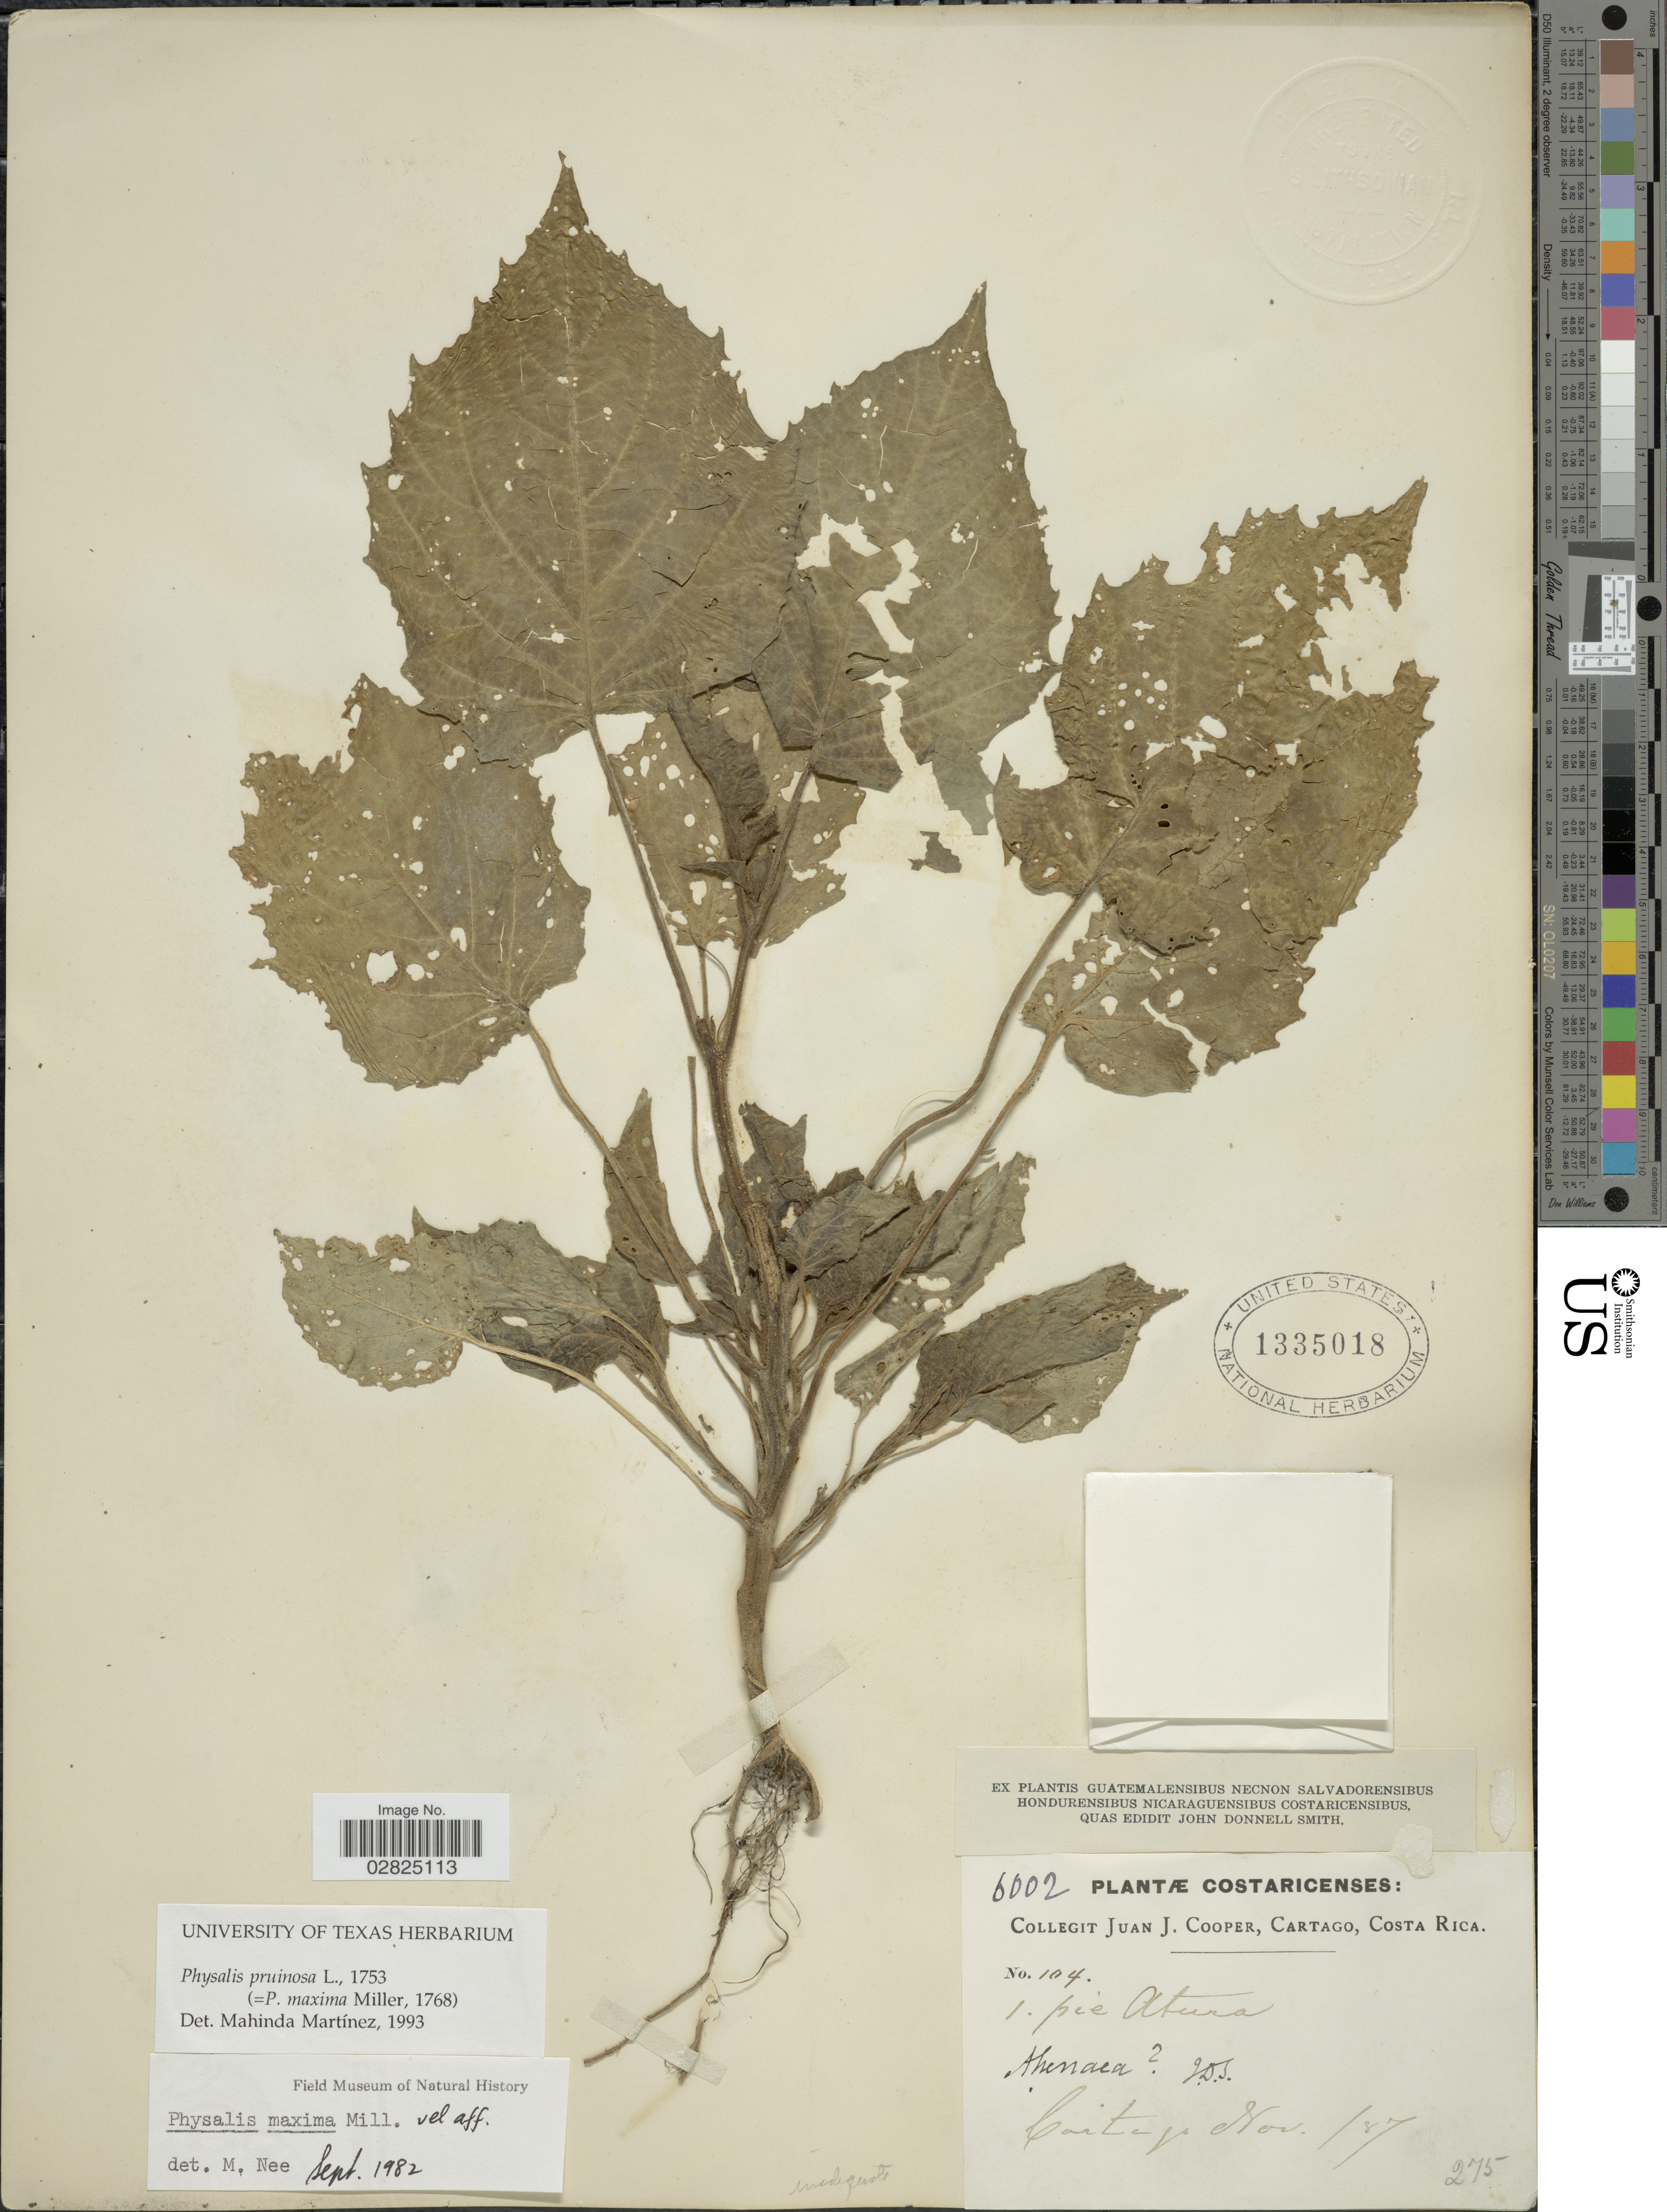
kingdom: Plantae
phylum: Tracheophyta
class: Magnoliopsida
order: Solanales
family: Solanaceae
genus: Physalis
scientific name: Physalis pruinosa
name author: L.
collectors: J. J. Cooper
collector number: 104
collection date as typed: Transcribed d/m/y: /11/87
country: Costa Rica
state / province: Cartago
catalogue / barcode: US 1335018